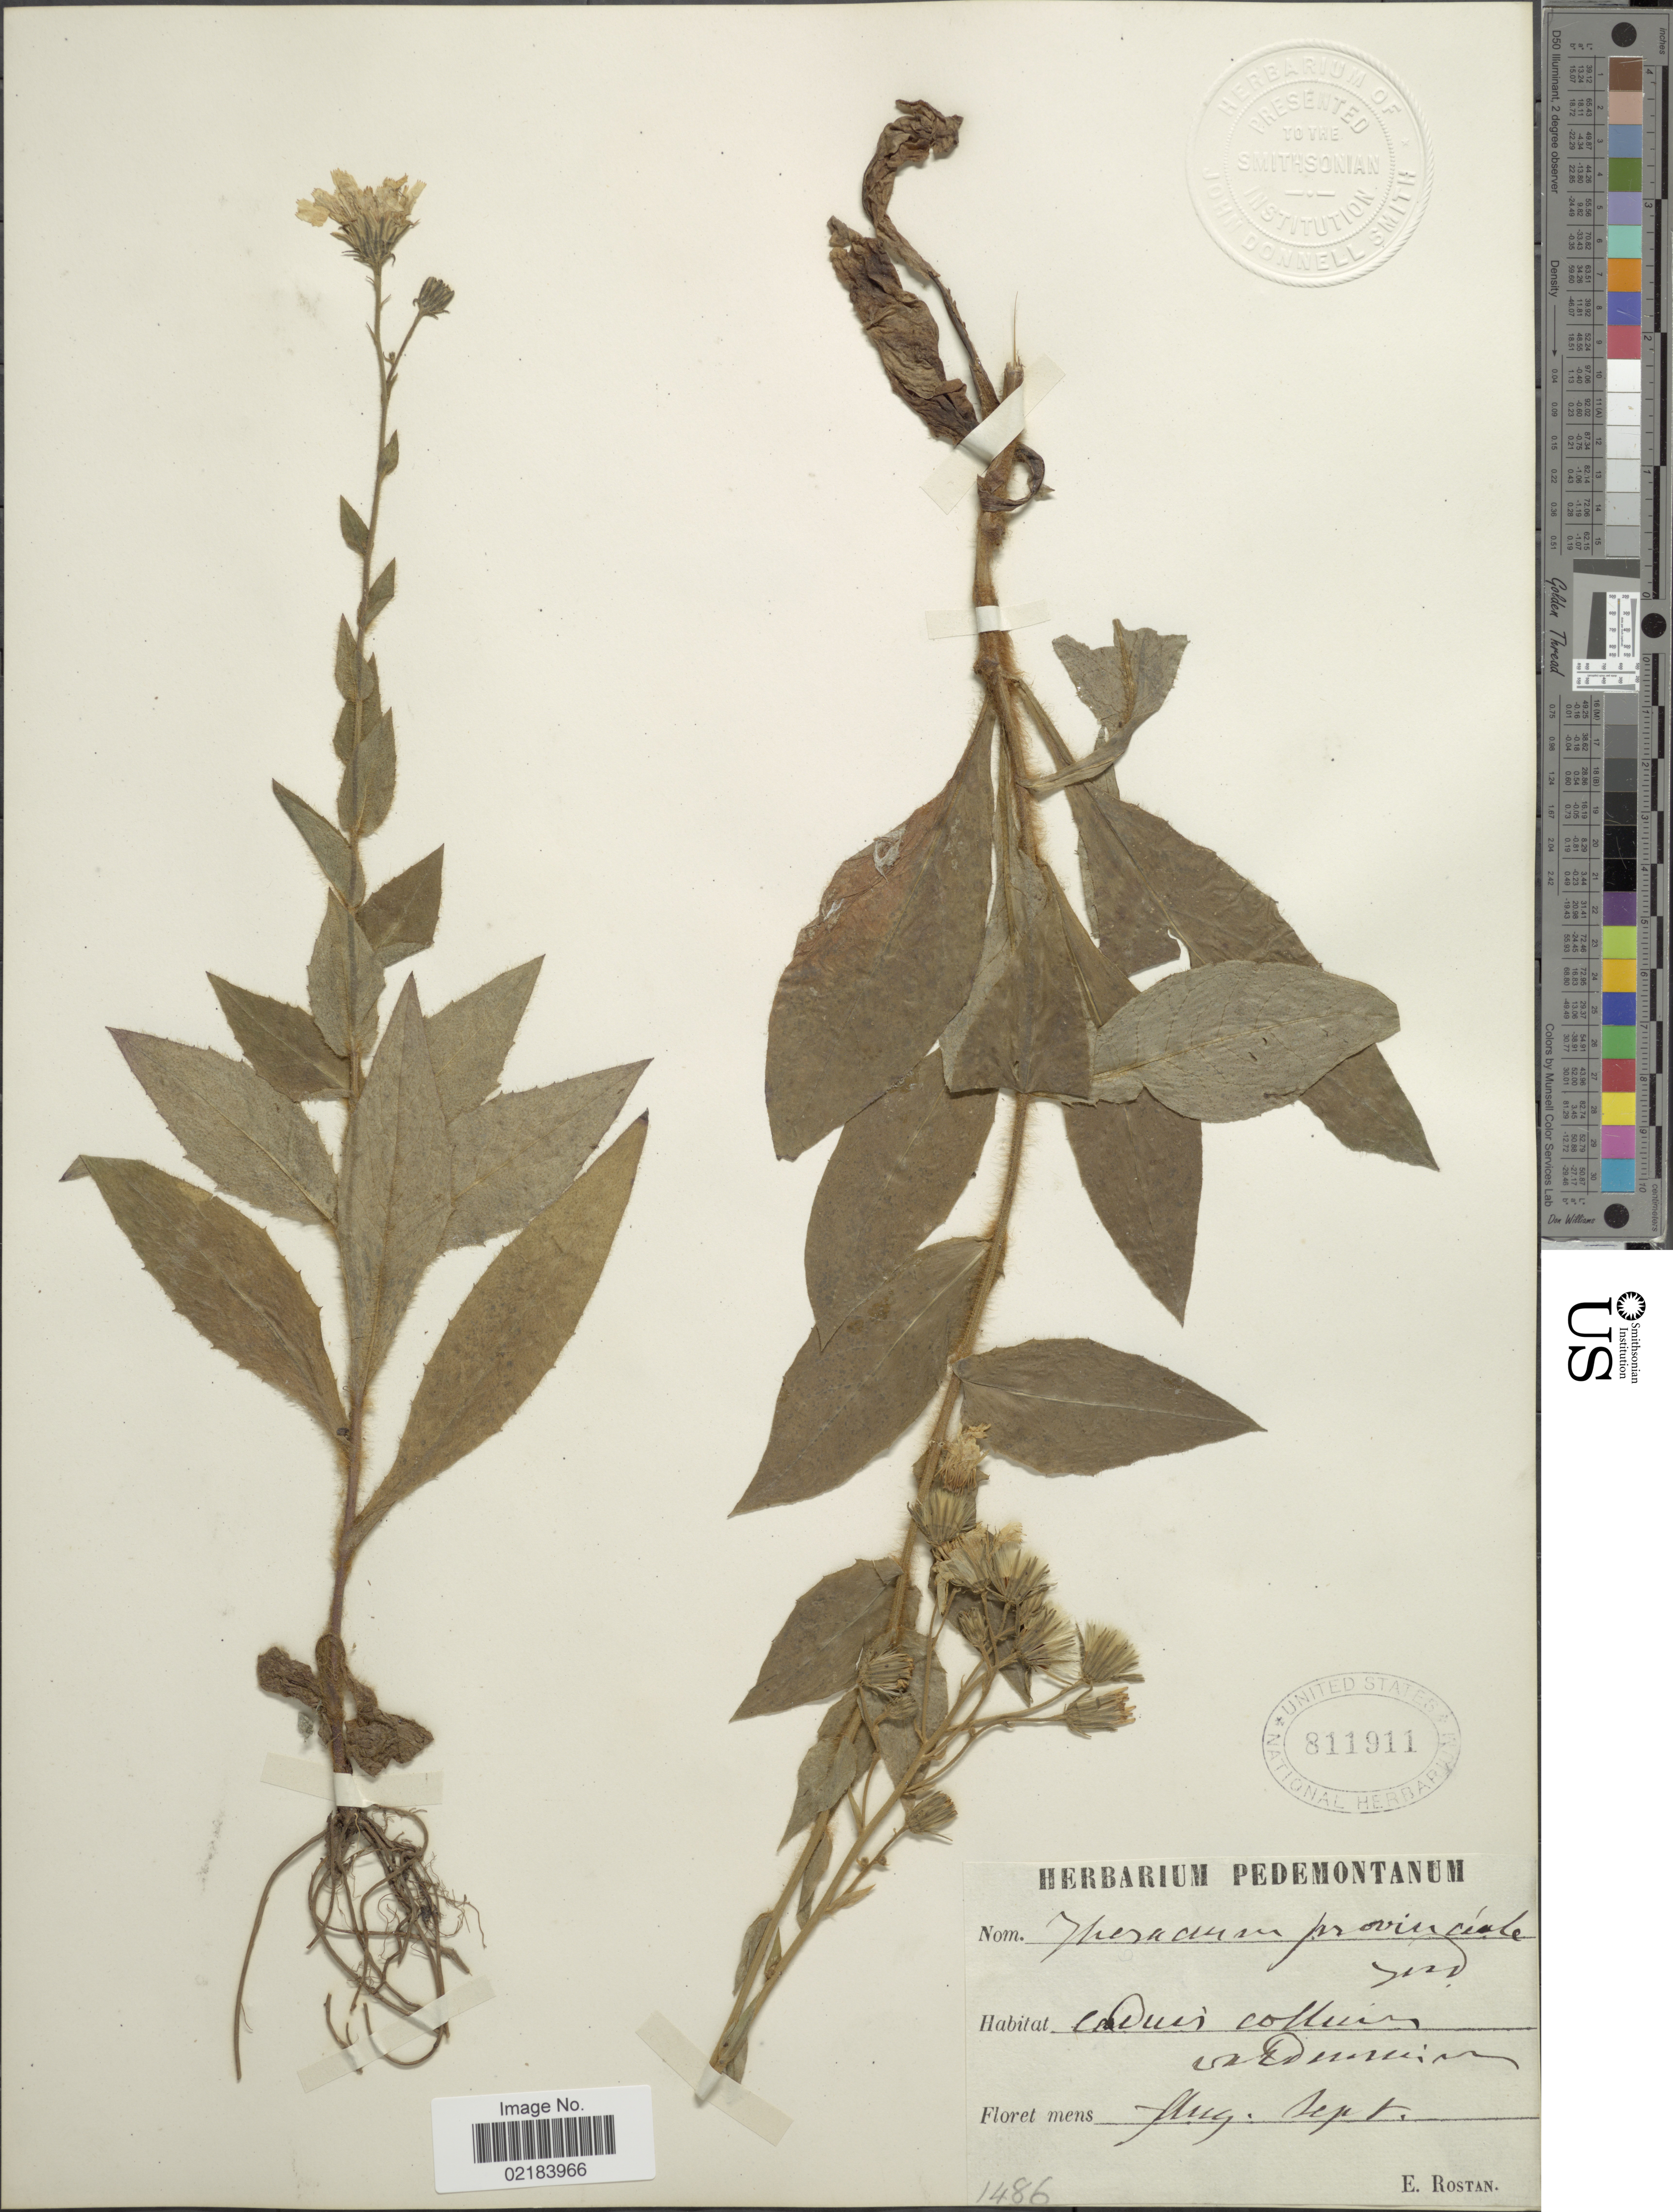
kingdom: Plantae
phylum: Tracheophyta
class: Magnoliopsida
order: Asterales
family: Asteraceae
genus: Hieracium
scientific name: Hieracium racemosum subsp. provinciale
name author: (Jord.) Rouy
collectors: E. Rostan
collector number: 1486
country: Italy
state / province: Piedmont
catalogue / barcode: US 811911